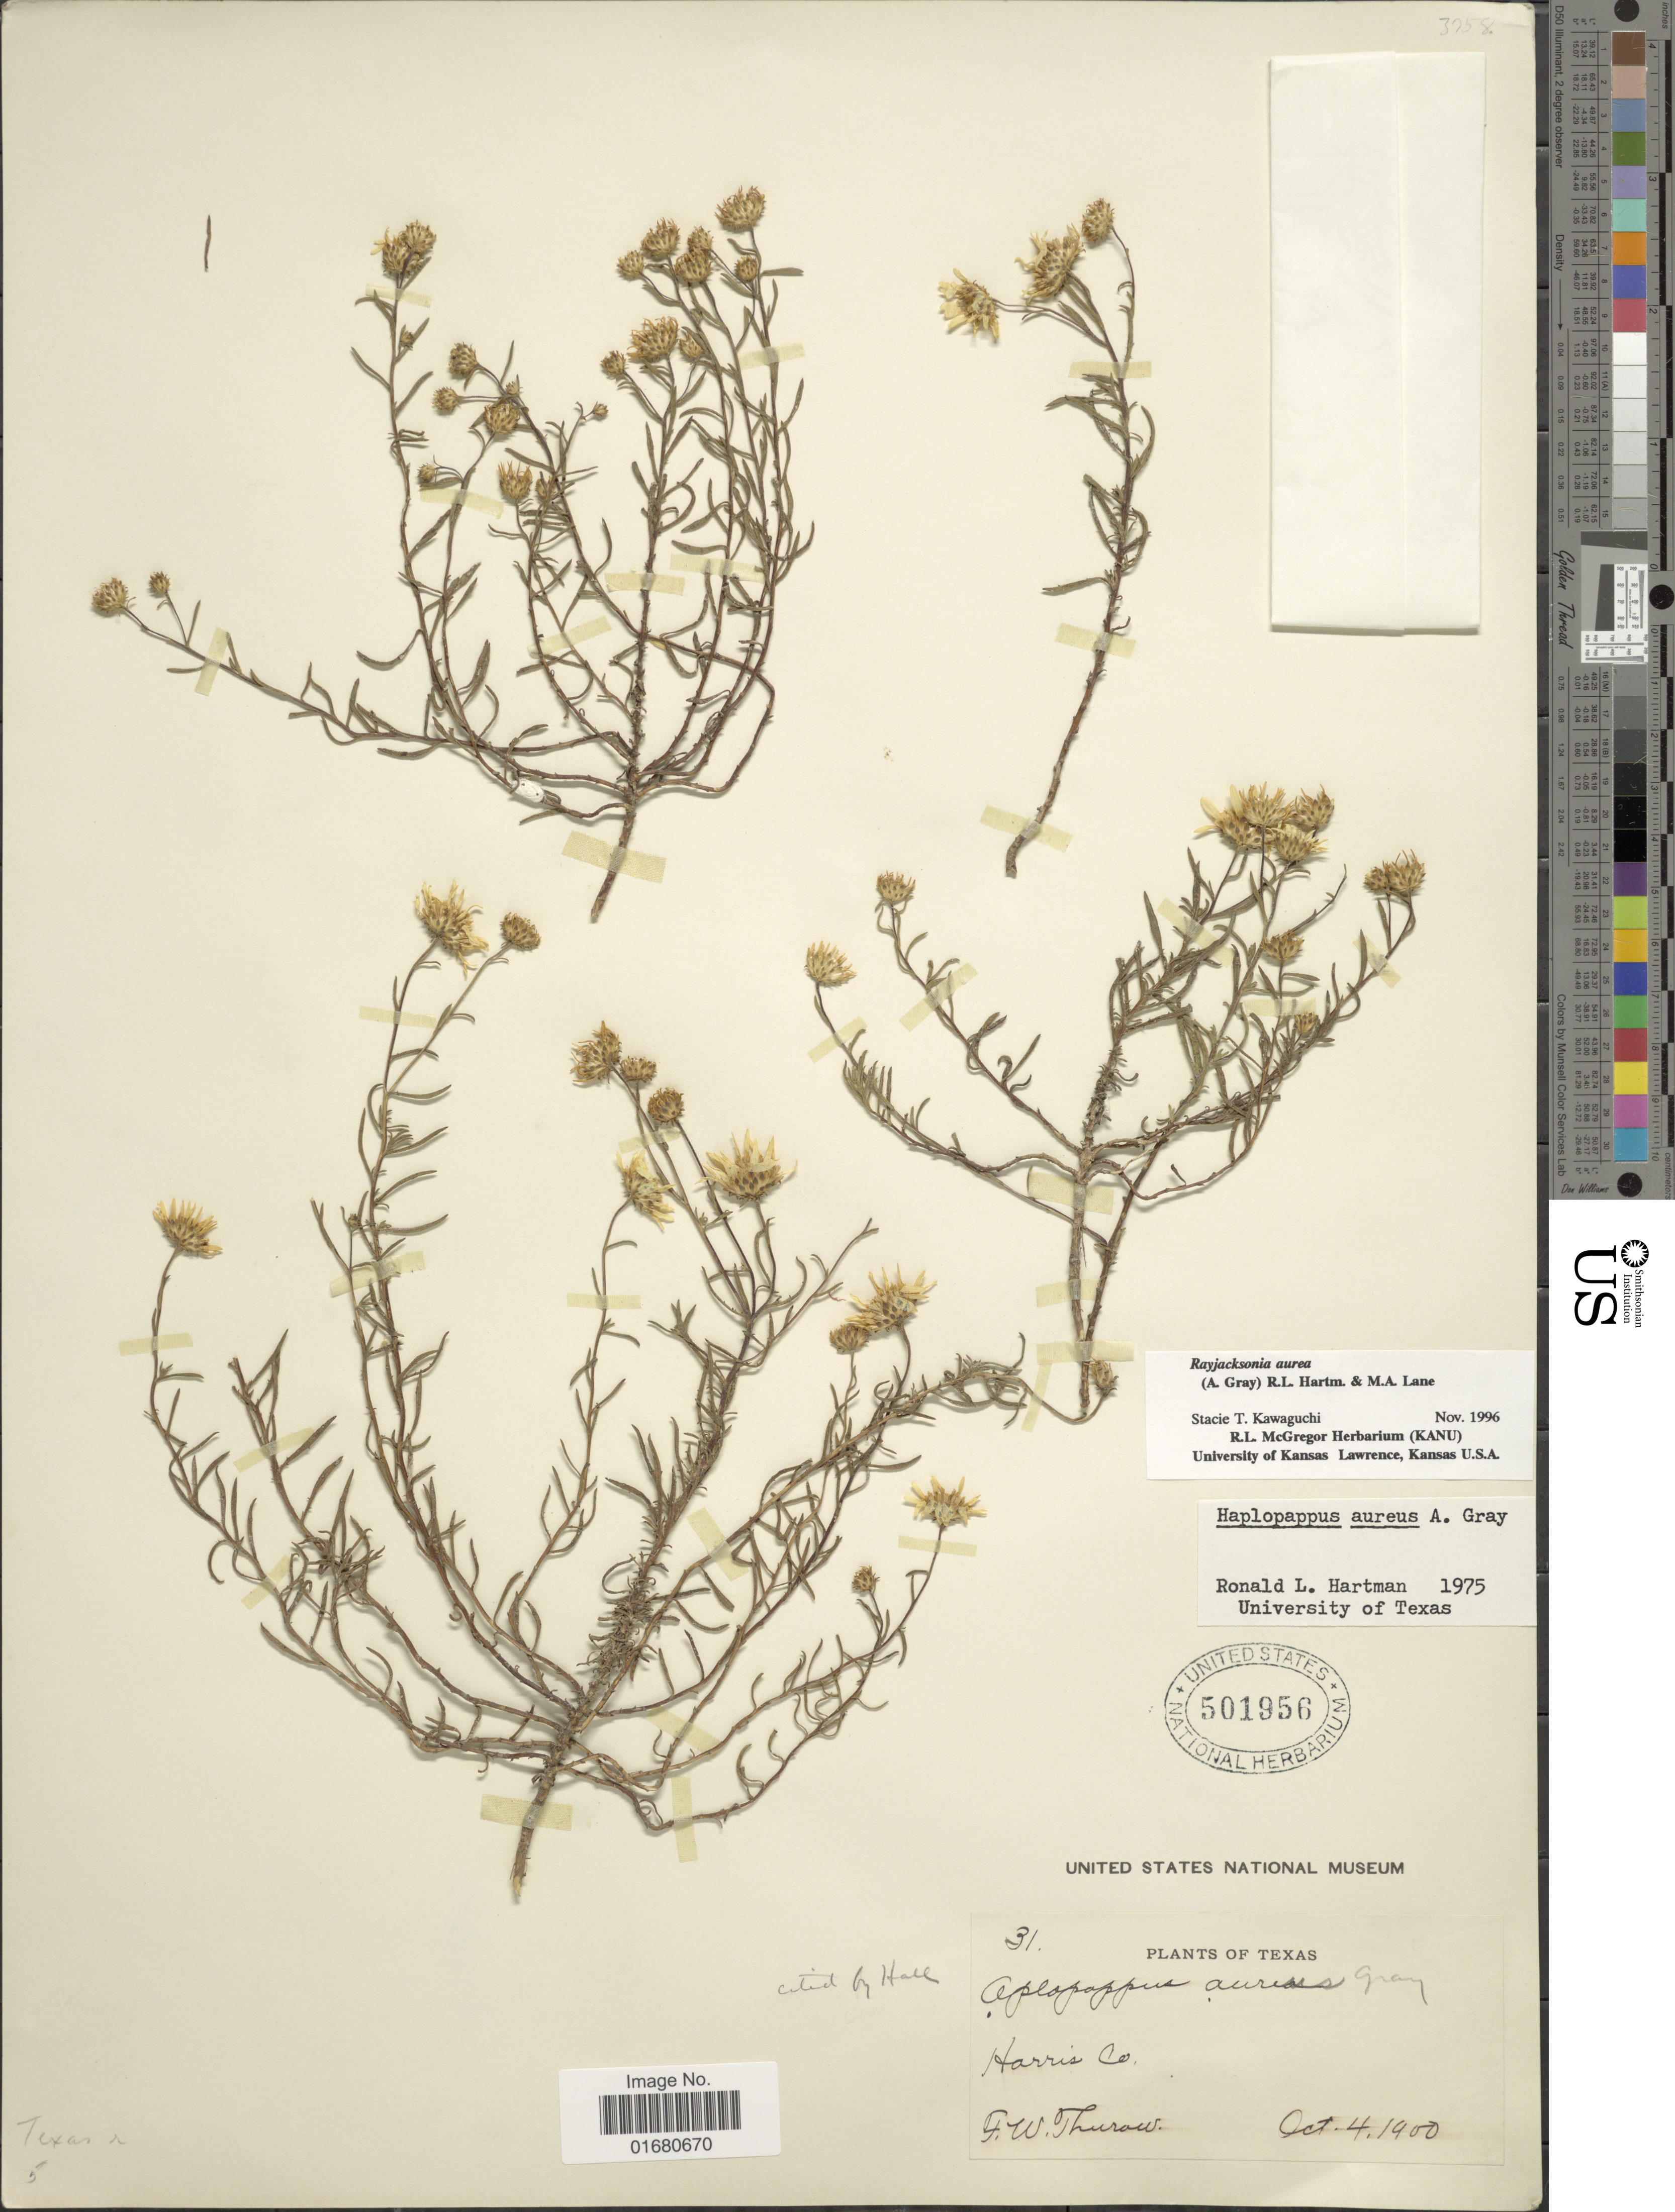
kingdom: Plantae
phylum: Tracheophyta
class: Magnoliopsida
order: Asterales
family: Asteraceae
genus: Rayjacksonia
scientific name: Rayjacksonia annua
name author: (Rydb.) R.L. Hartm. & M.A. Lane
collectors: F. W. Thurow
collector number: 31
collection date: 1900-10-04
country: United States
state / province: Texas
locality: Harris Co.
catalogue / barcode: US 501956